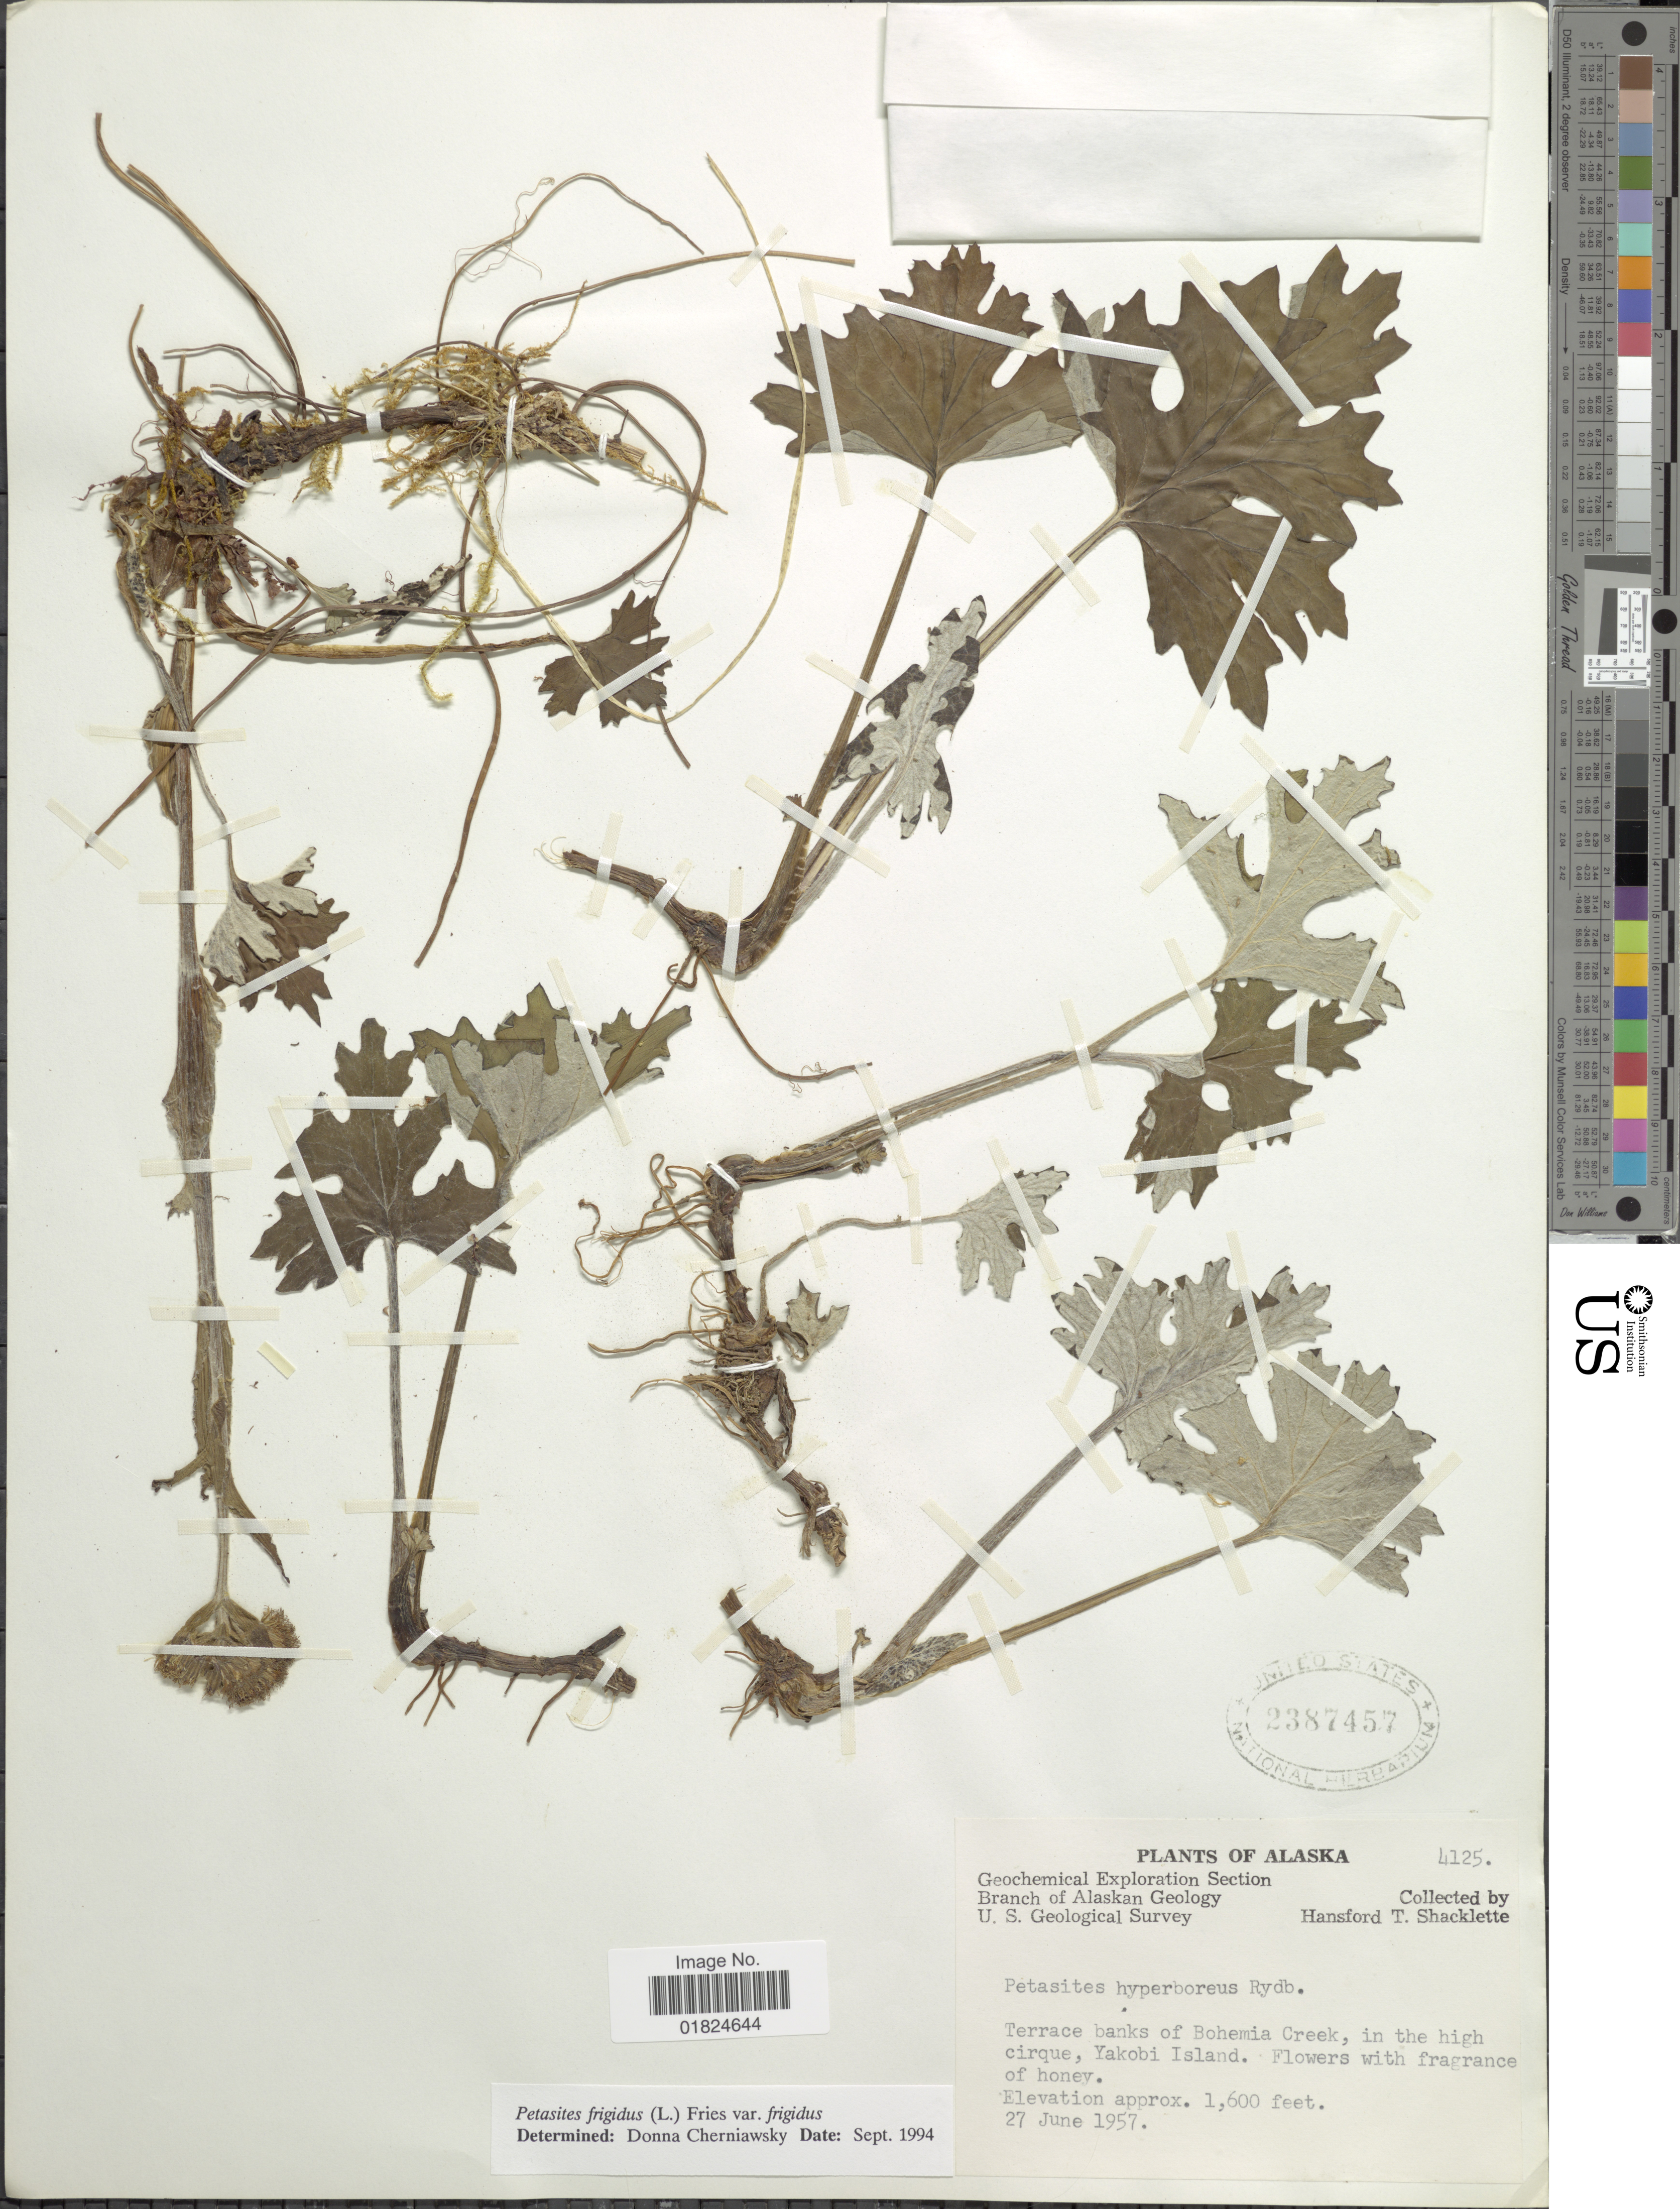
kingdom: Plantae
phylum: Tracheophyta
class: Magnoliopsida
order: Asterales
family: Asteraceae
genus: Petasites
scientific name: Petasites frigidus var. frigidus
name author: (L.) Fr.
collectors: H. Shacklette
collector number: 4125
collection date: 1957-06-27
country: United States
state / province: Alaska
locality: Alaska. Terrace banks of Bohemia Creek, in the high cirque, Yakobi Island.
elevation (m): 488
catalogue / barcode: US 2387457